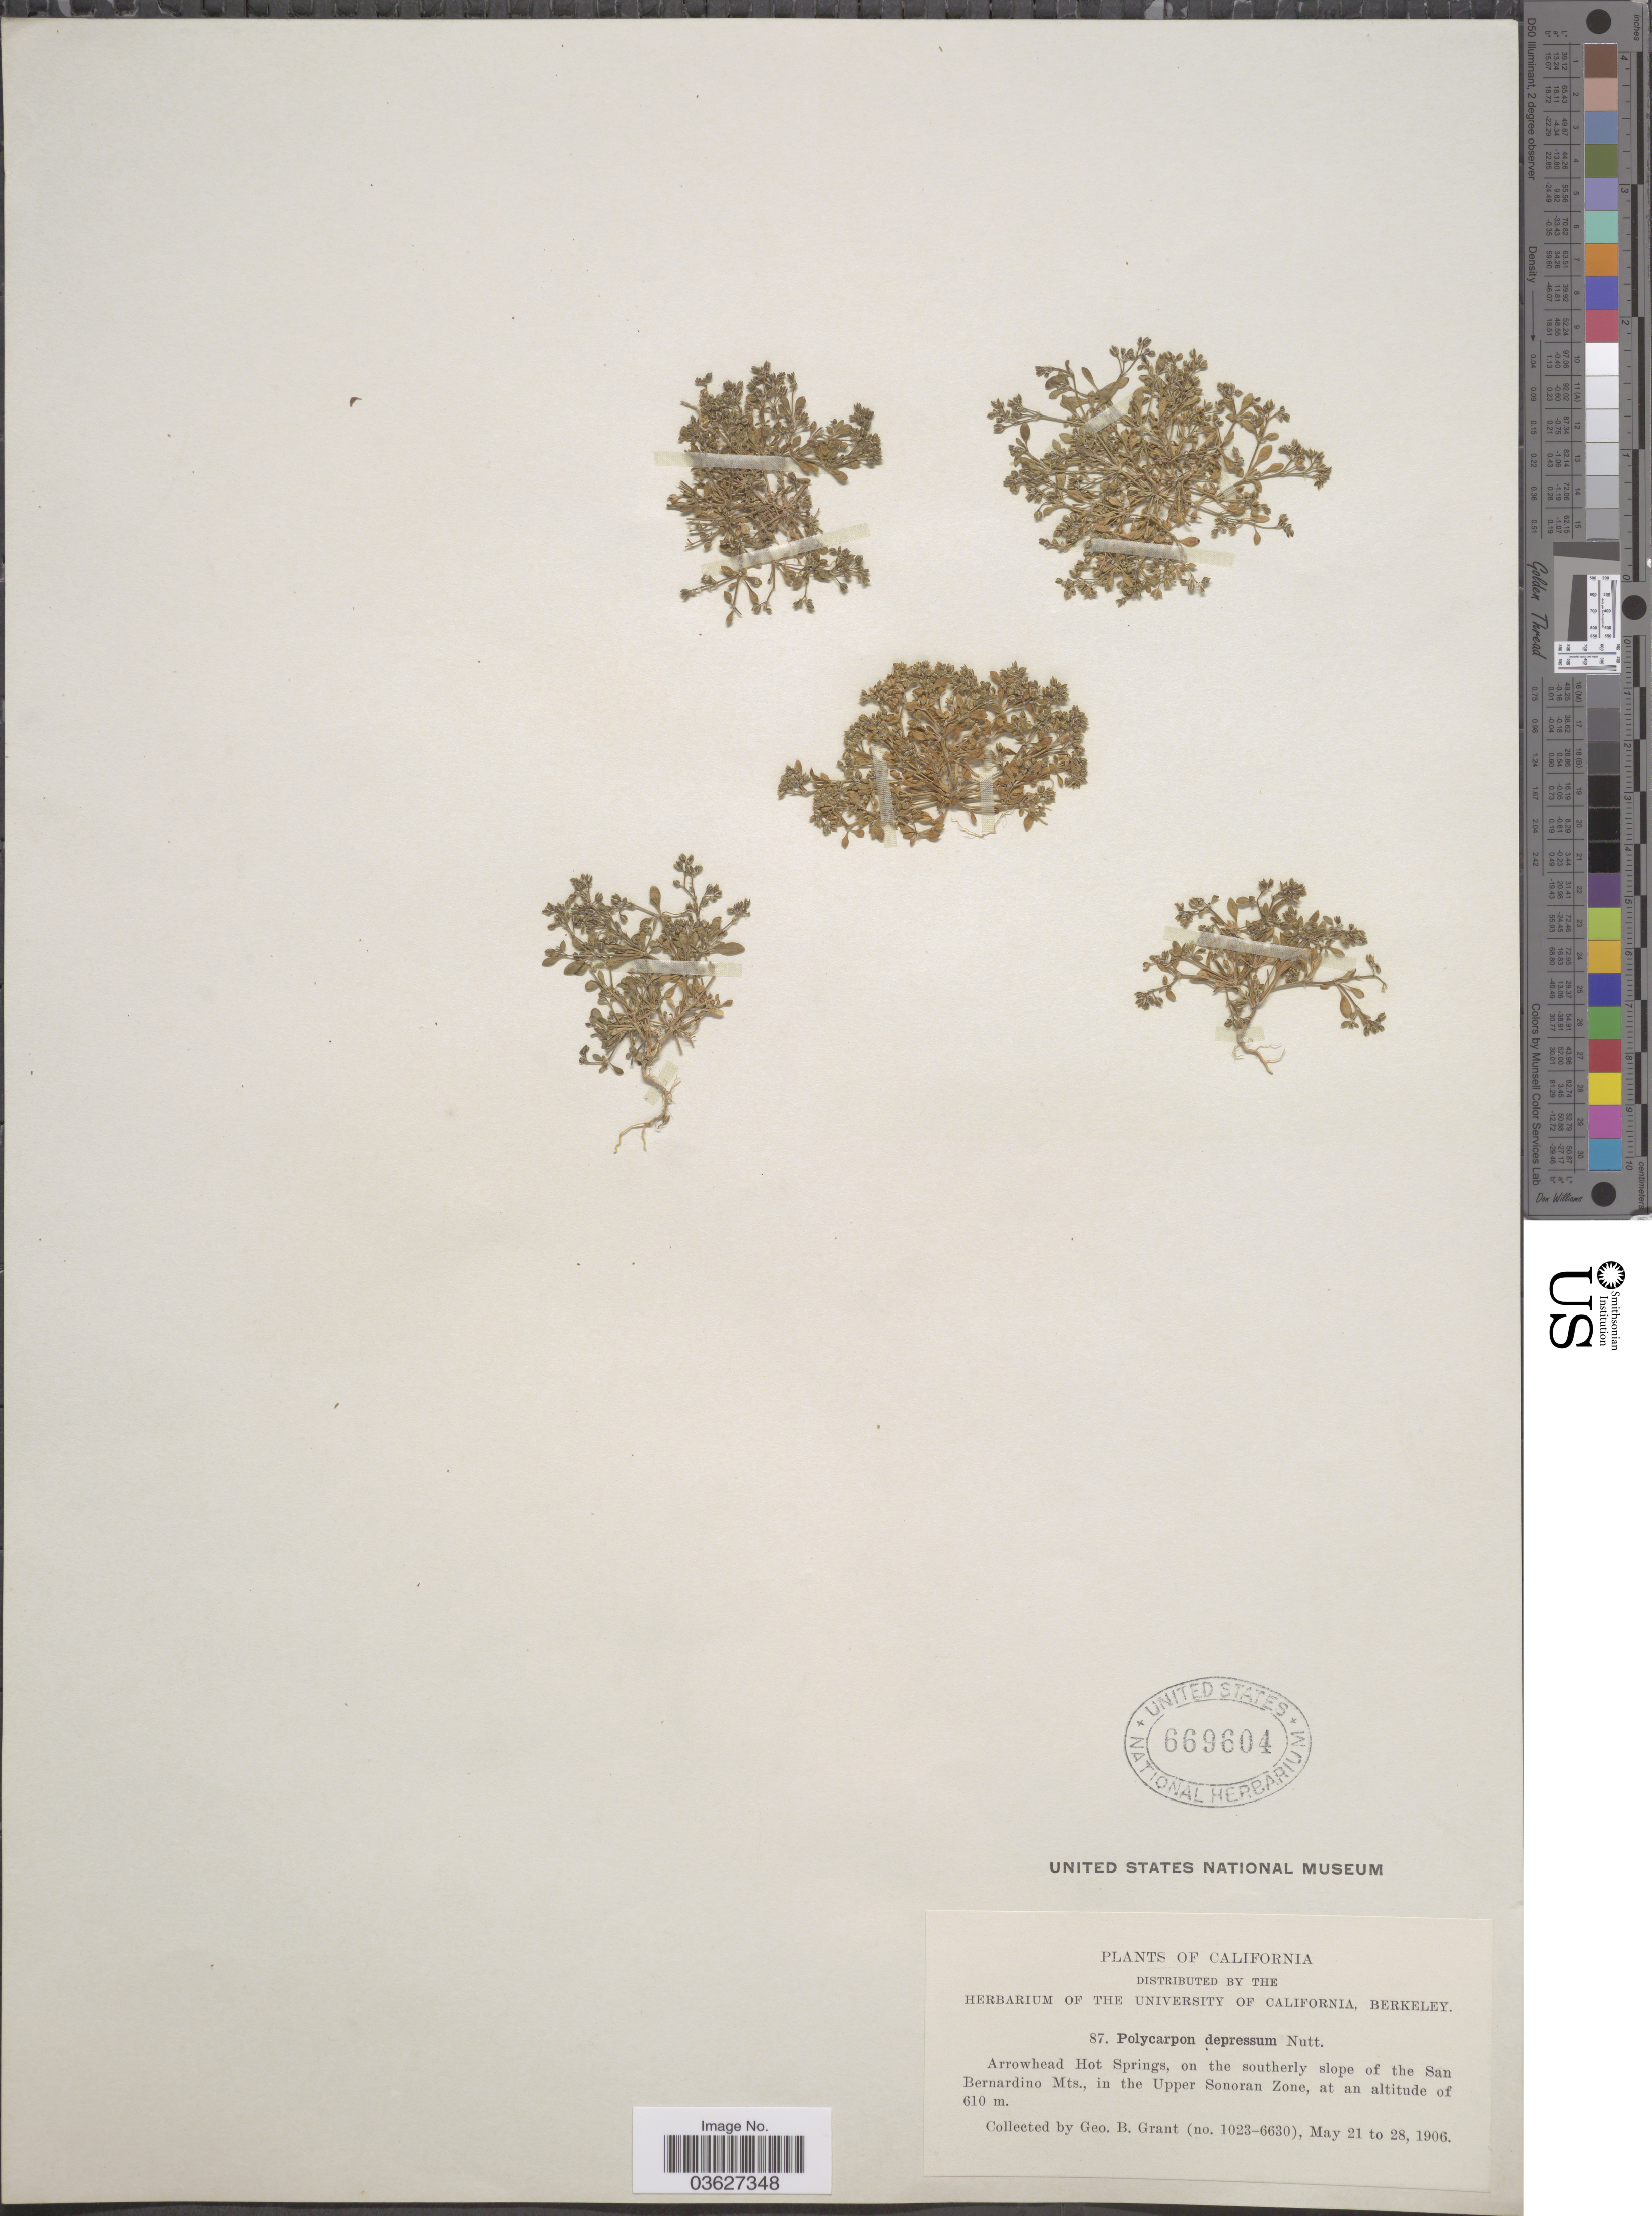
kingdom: Plantae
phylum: Tracheophyta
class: Magnoliopsida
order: Caryophyllales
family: Caryophyllaceae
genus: Polycarpon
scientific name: Polycarpon depressum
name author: Nutt.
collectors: G. Grant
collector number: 1023-6630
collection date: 1906-05-21/1906-05-28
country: United States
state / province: California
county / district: San Bernardino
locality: Arrowhead Hot Springs, on the southerly slope of the San Bernardino Mts., in the Upper Sonoran Zone.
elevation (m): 610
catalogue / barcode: US 669604